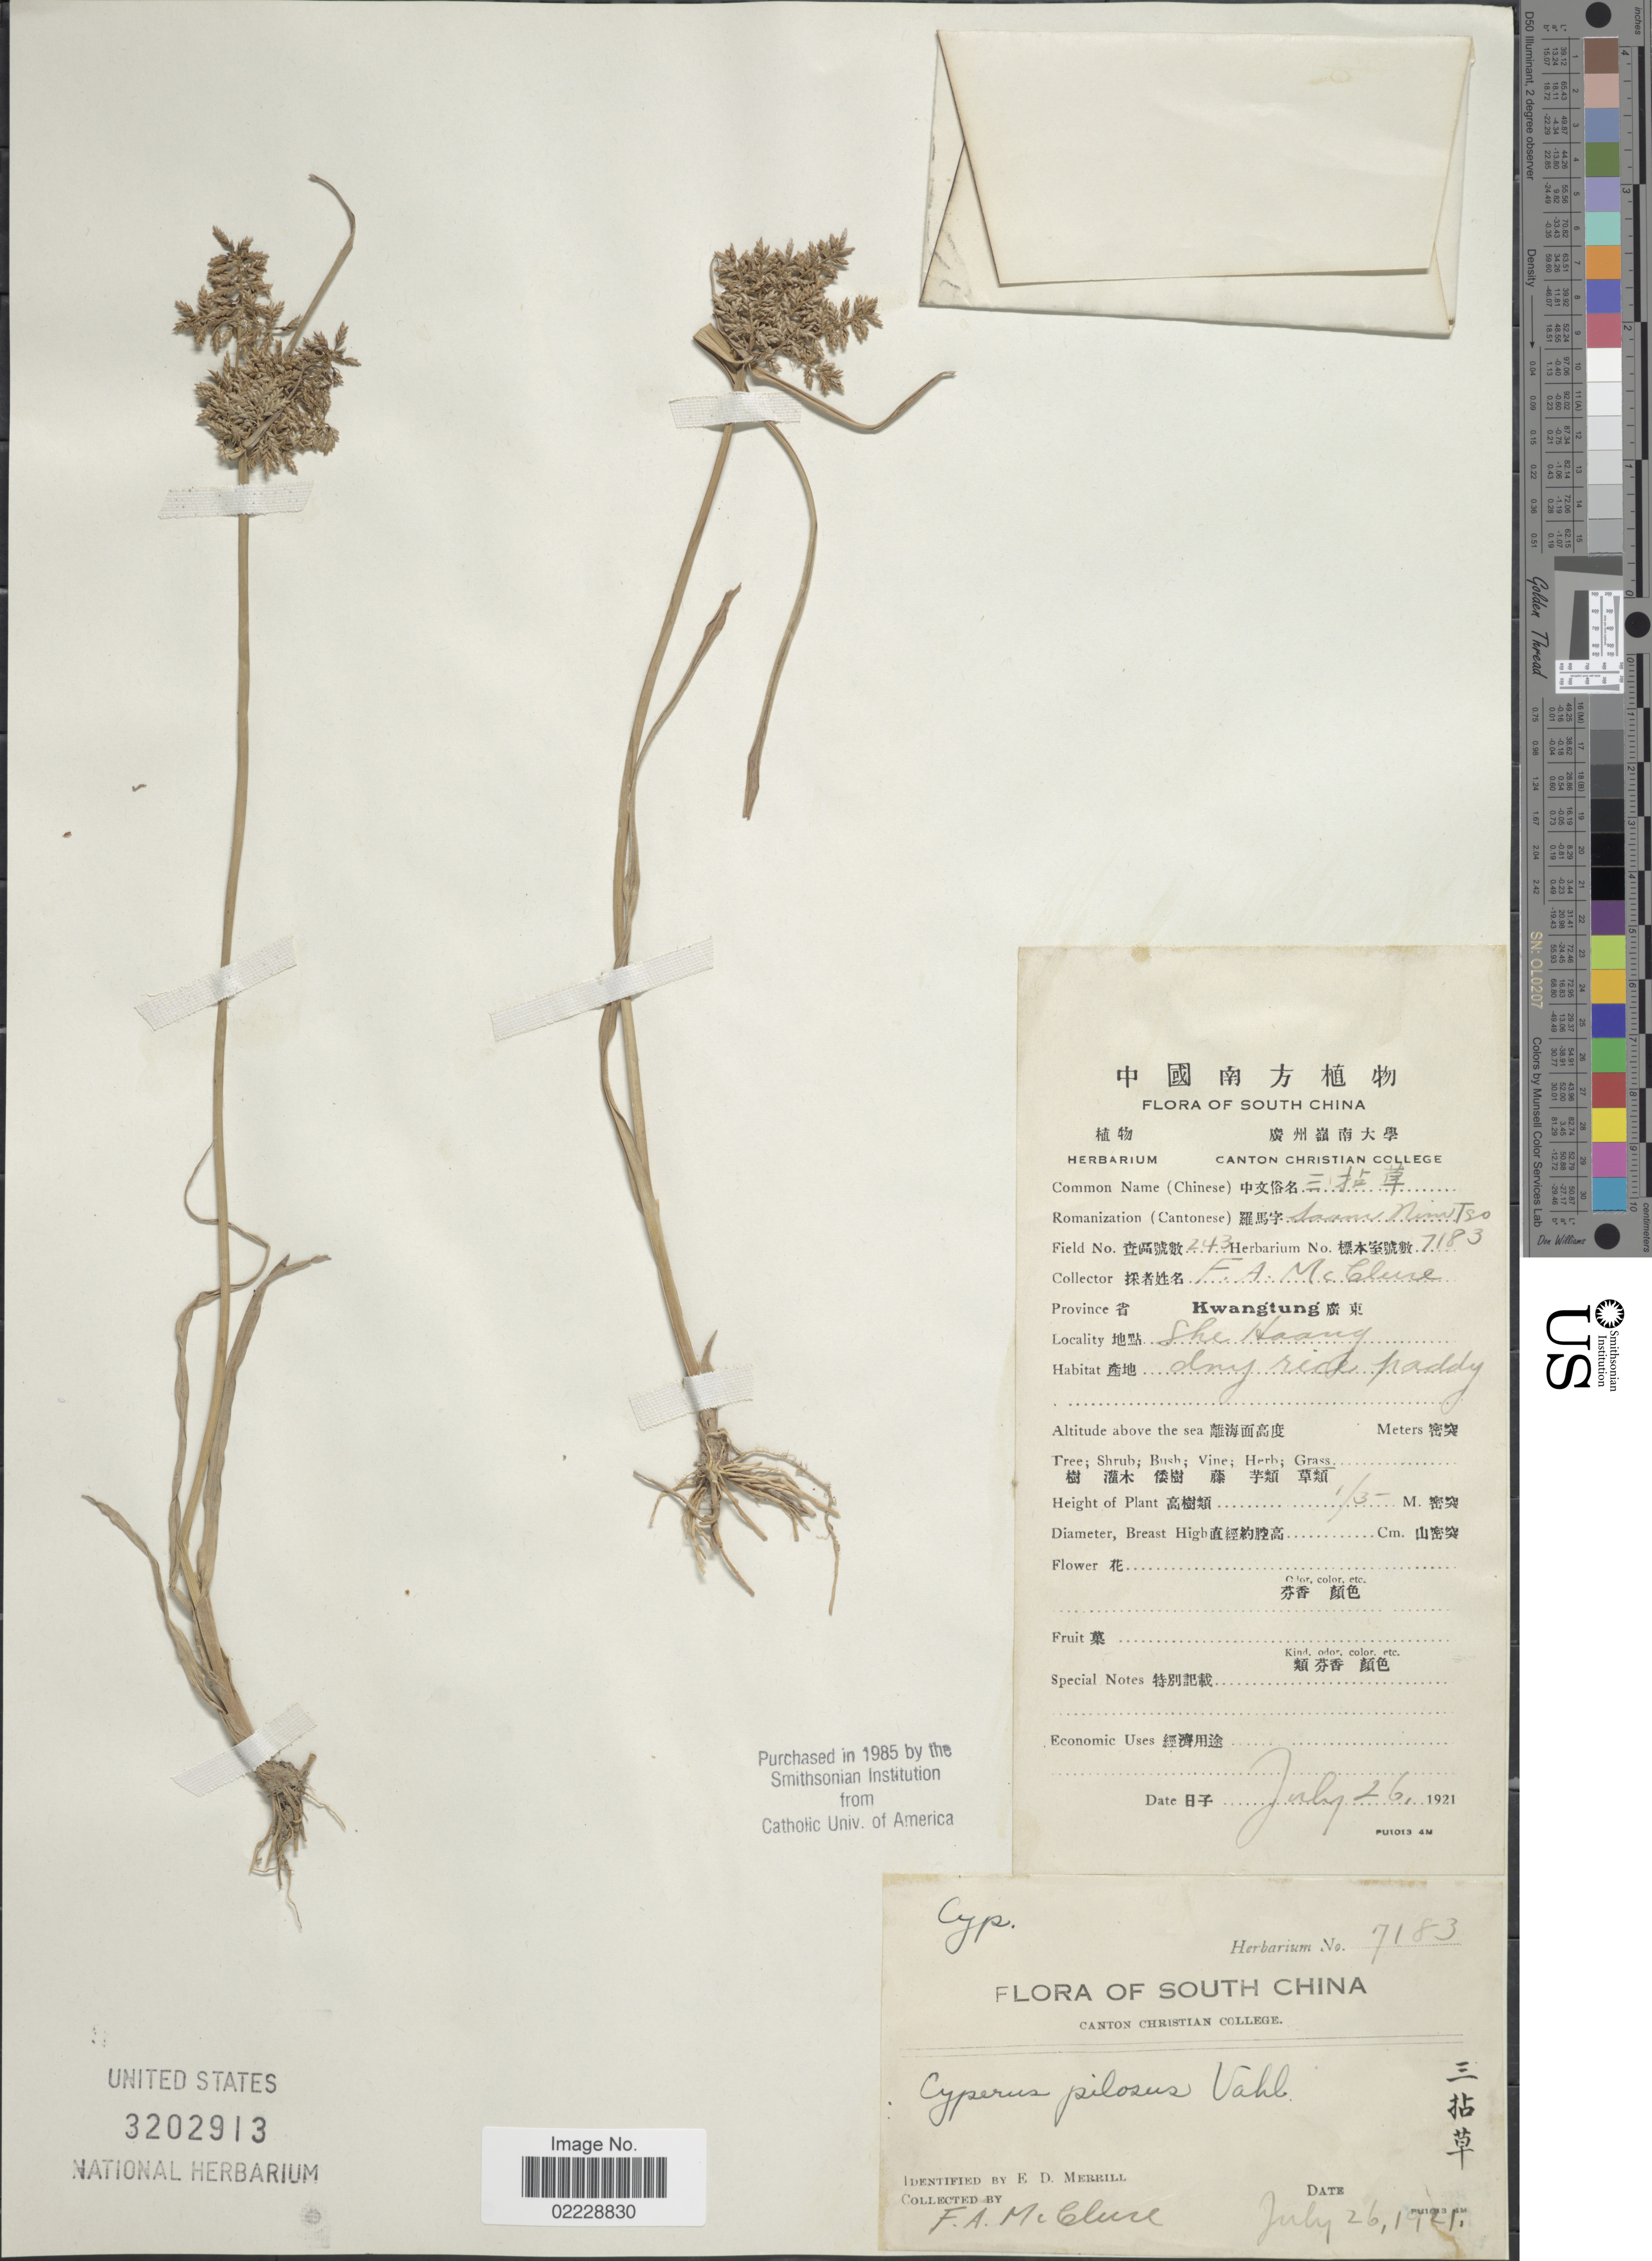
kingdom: Plantae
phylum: Tracheophyta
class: Liliopsida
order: Poales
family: Cyperaceae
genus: Cyperus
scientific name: Cyperus pilosus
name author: Vahl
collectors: F. A. McClure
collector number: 243/7183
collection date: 1921-07-26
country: China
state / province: Guangdong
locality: Soouth China, Kwangtung, She Hoang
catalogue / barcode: US 3202913